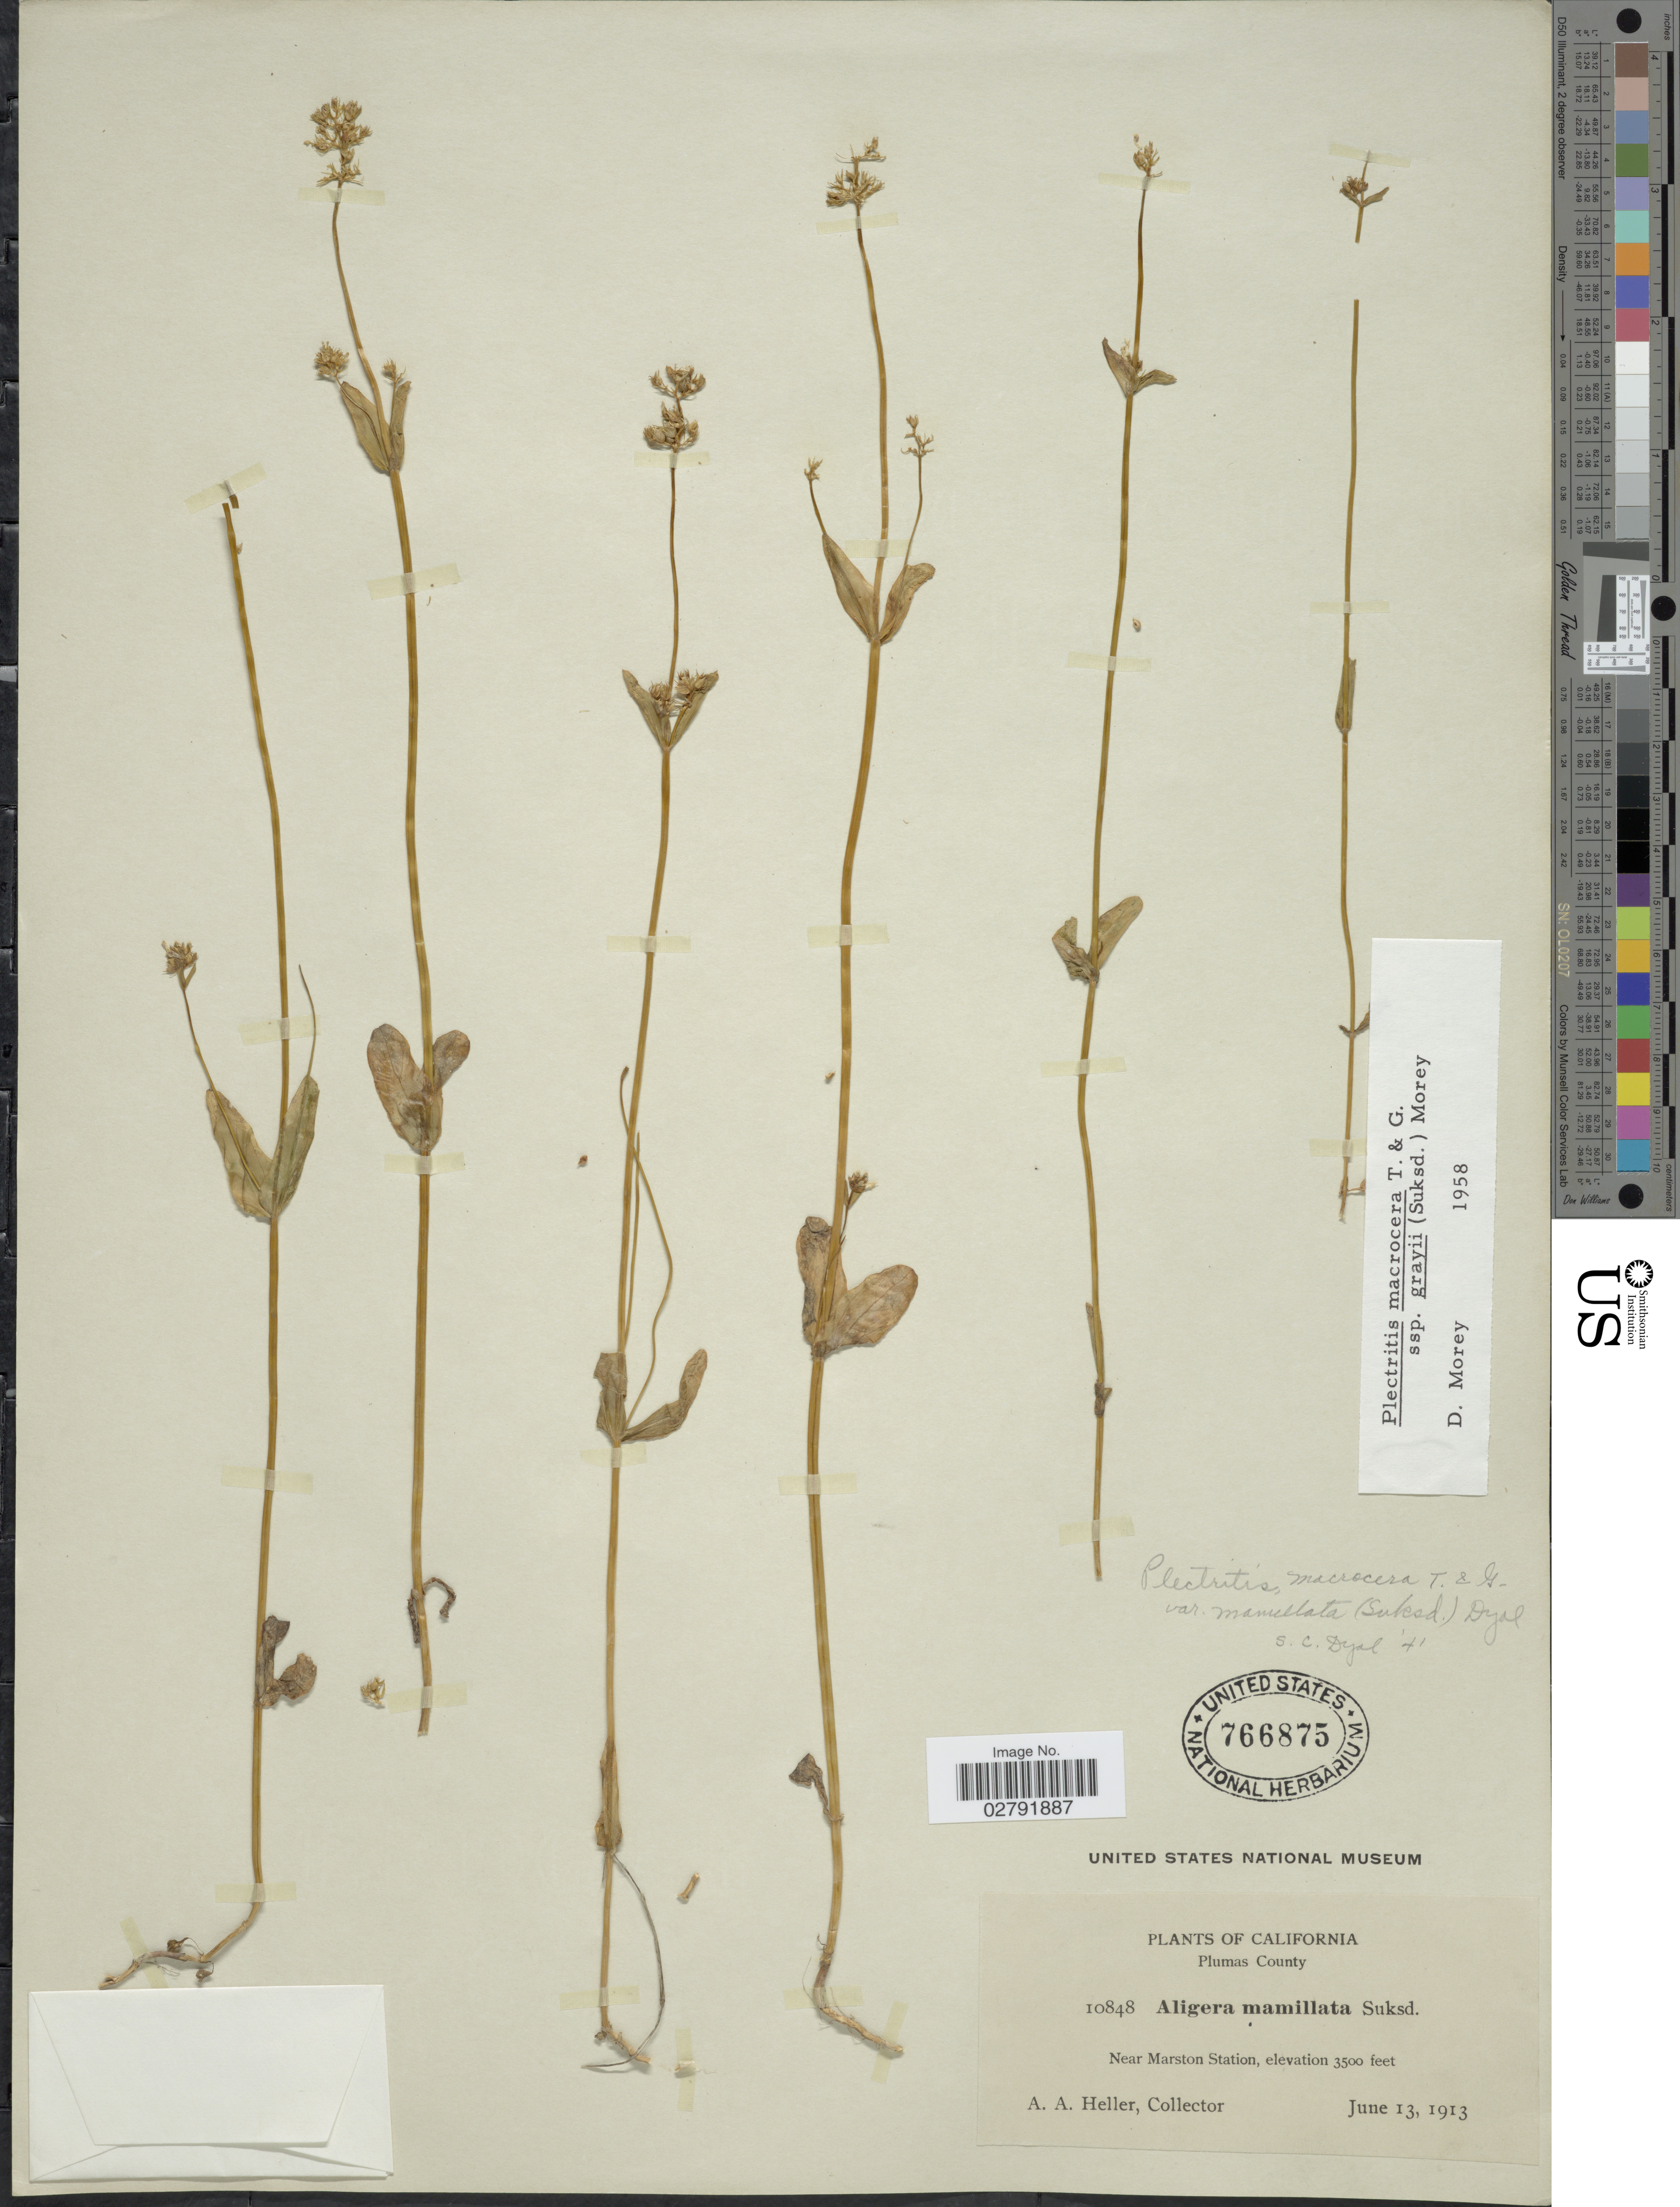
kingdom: Plantae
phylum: Tracheophyta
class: Magnoliopsida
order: Dipsacales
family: Caprifoliaceae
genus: Plectritis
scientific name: Plectritis macrocera subsp. grayi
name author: (Suksd.) Morey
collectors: A. A. Heller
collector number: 10848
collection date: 1913-06-13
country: United States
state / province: California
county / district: Plumas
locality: Plumas County. Near Marston Station.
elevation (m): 1067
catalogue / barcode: US 766875